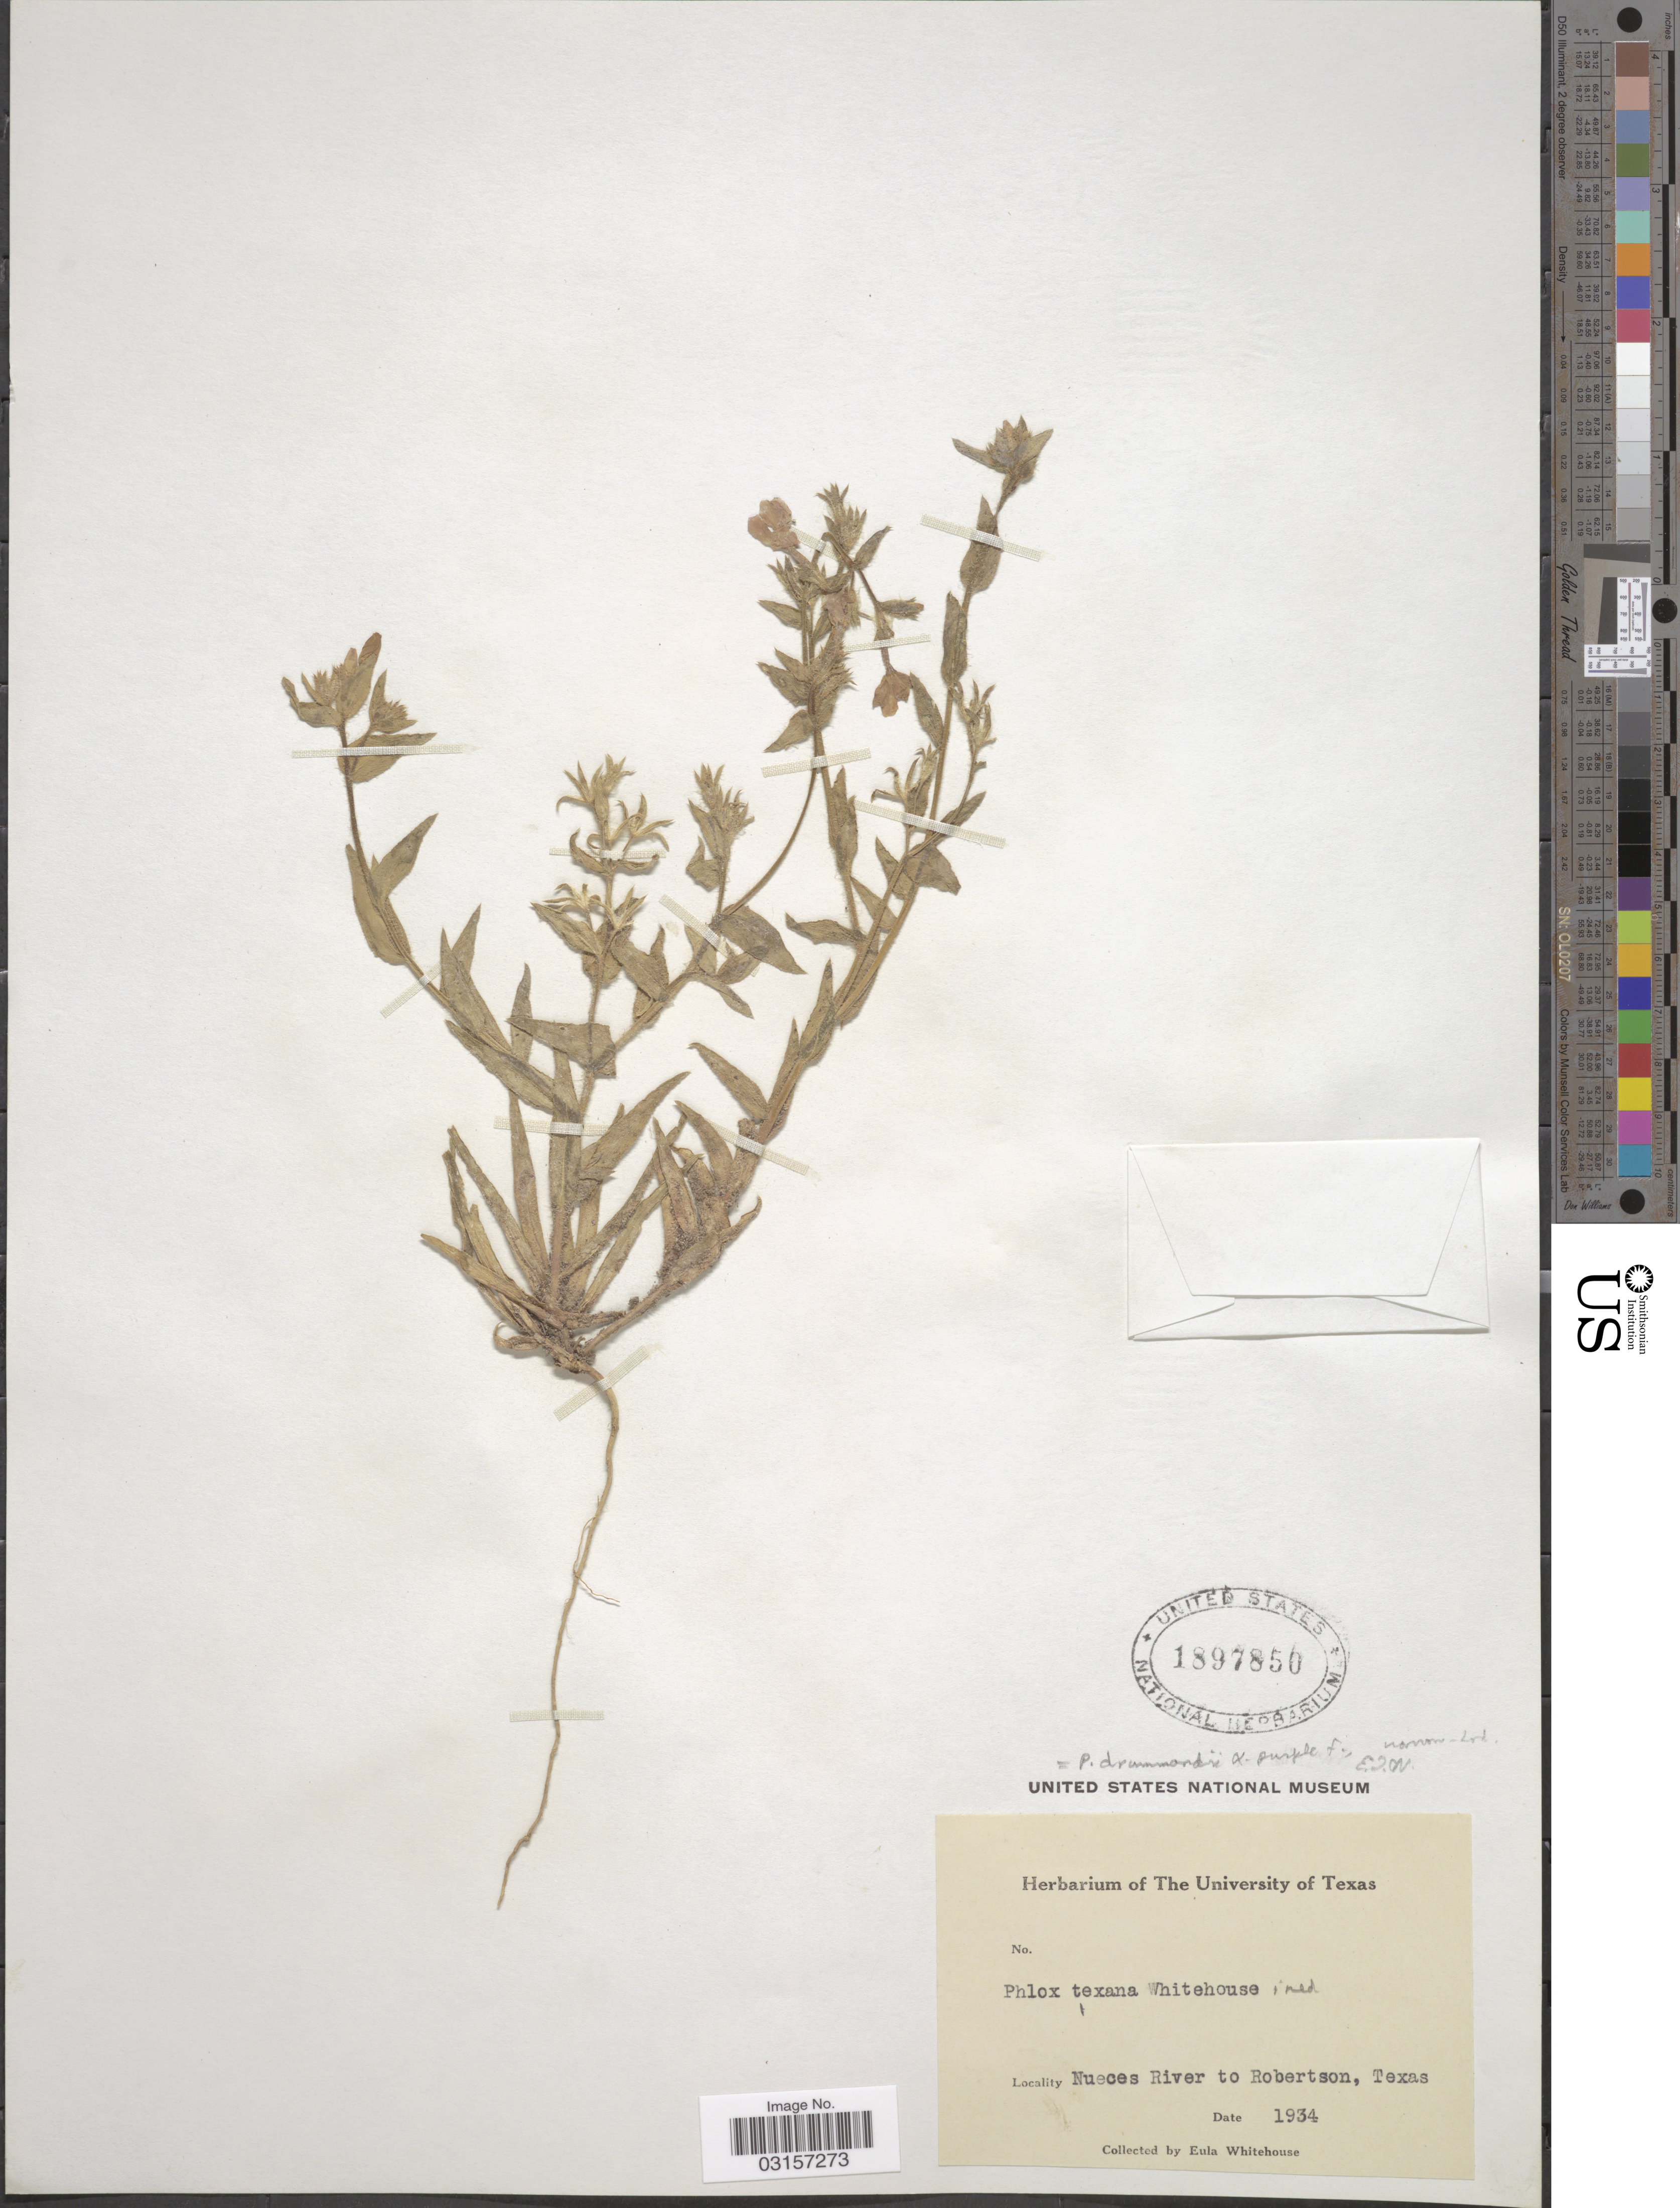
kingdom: Plantae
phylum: Tracheophyta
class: Magnoliopsida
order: Ericales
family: Polemoniaceae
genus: Phlox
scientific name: Phlox drummondii subsp. drummondii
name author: Hook.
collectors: E. Whitehouse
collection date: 1934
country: United States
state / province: Texas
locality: Nueces River to Robertson, Texas.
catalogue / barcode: US 1897850